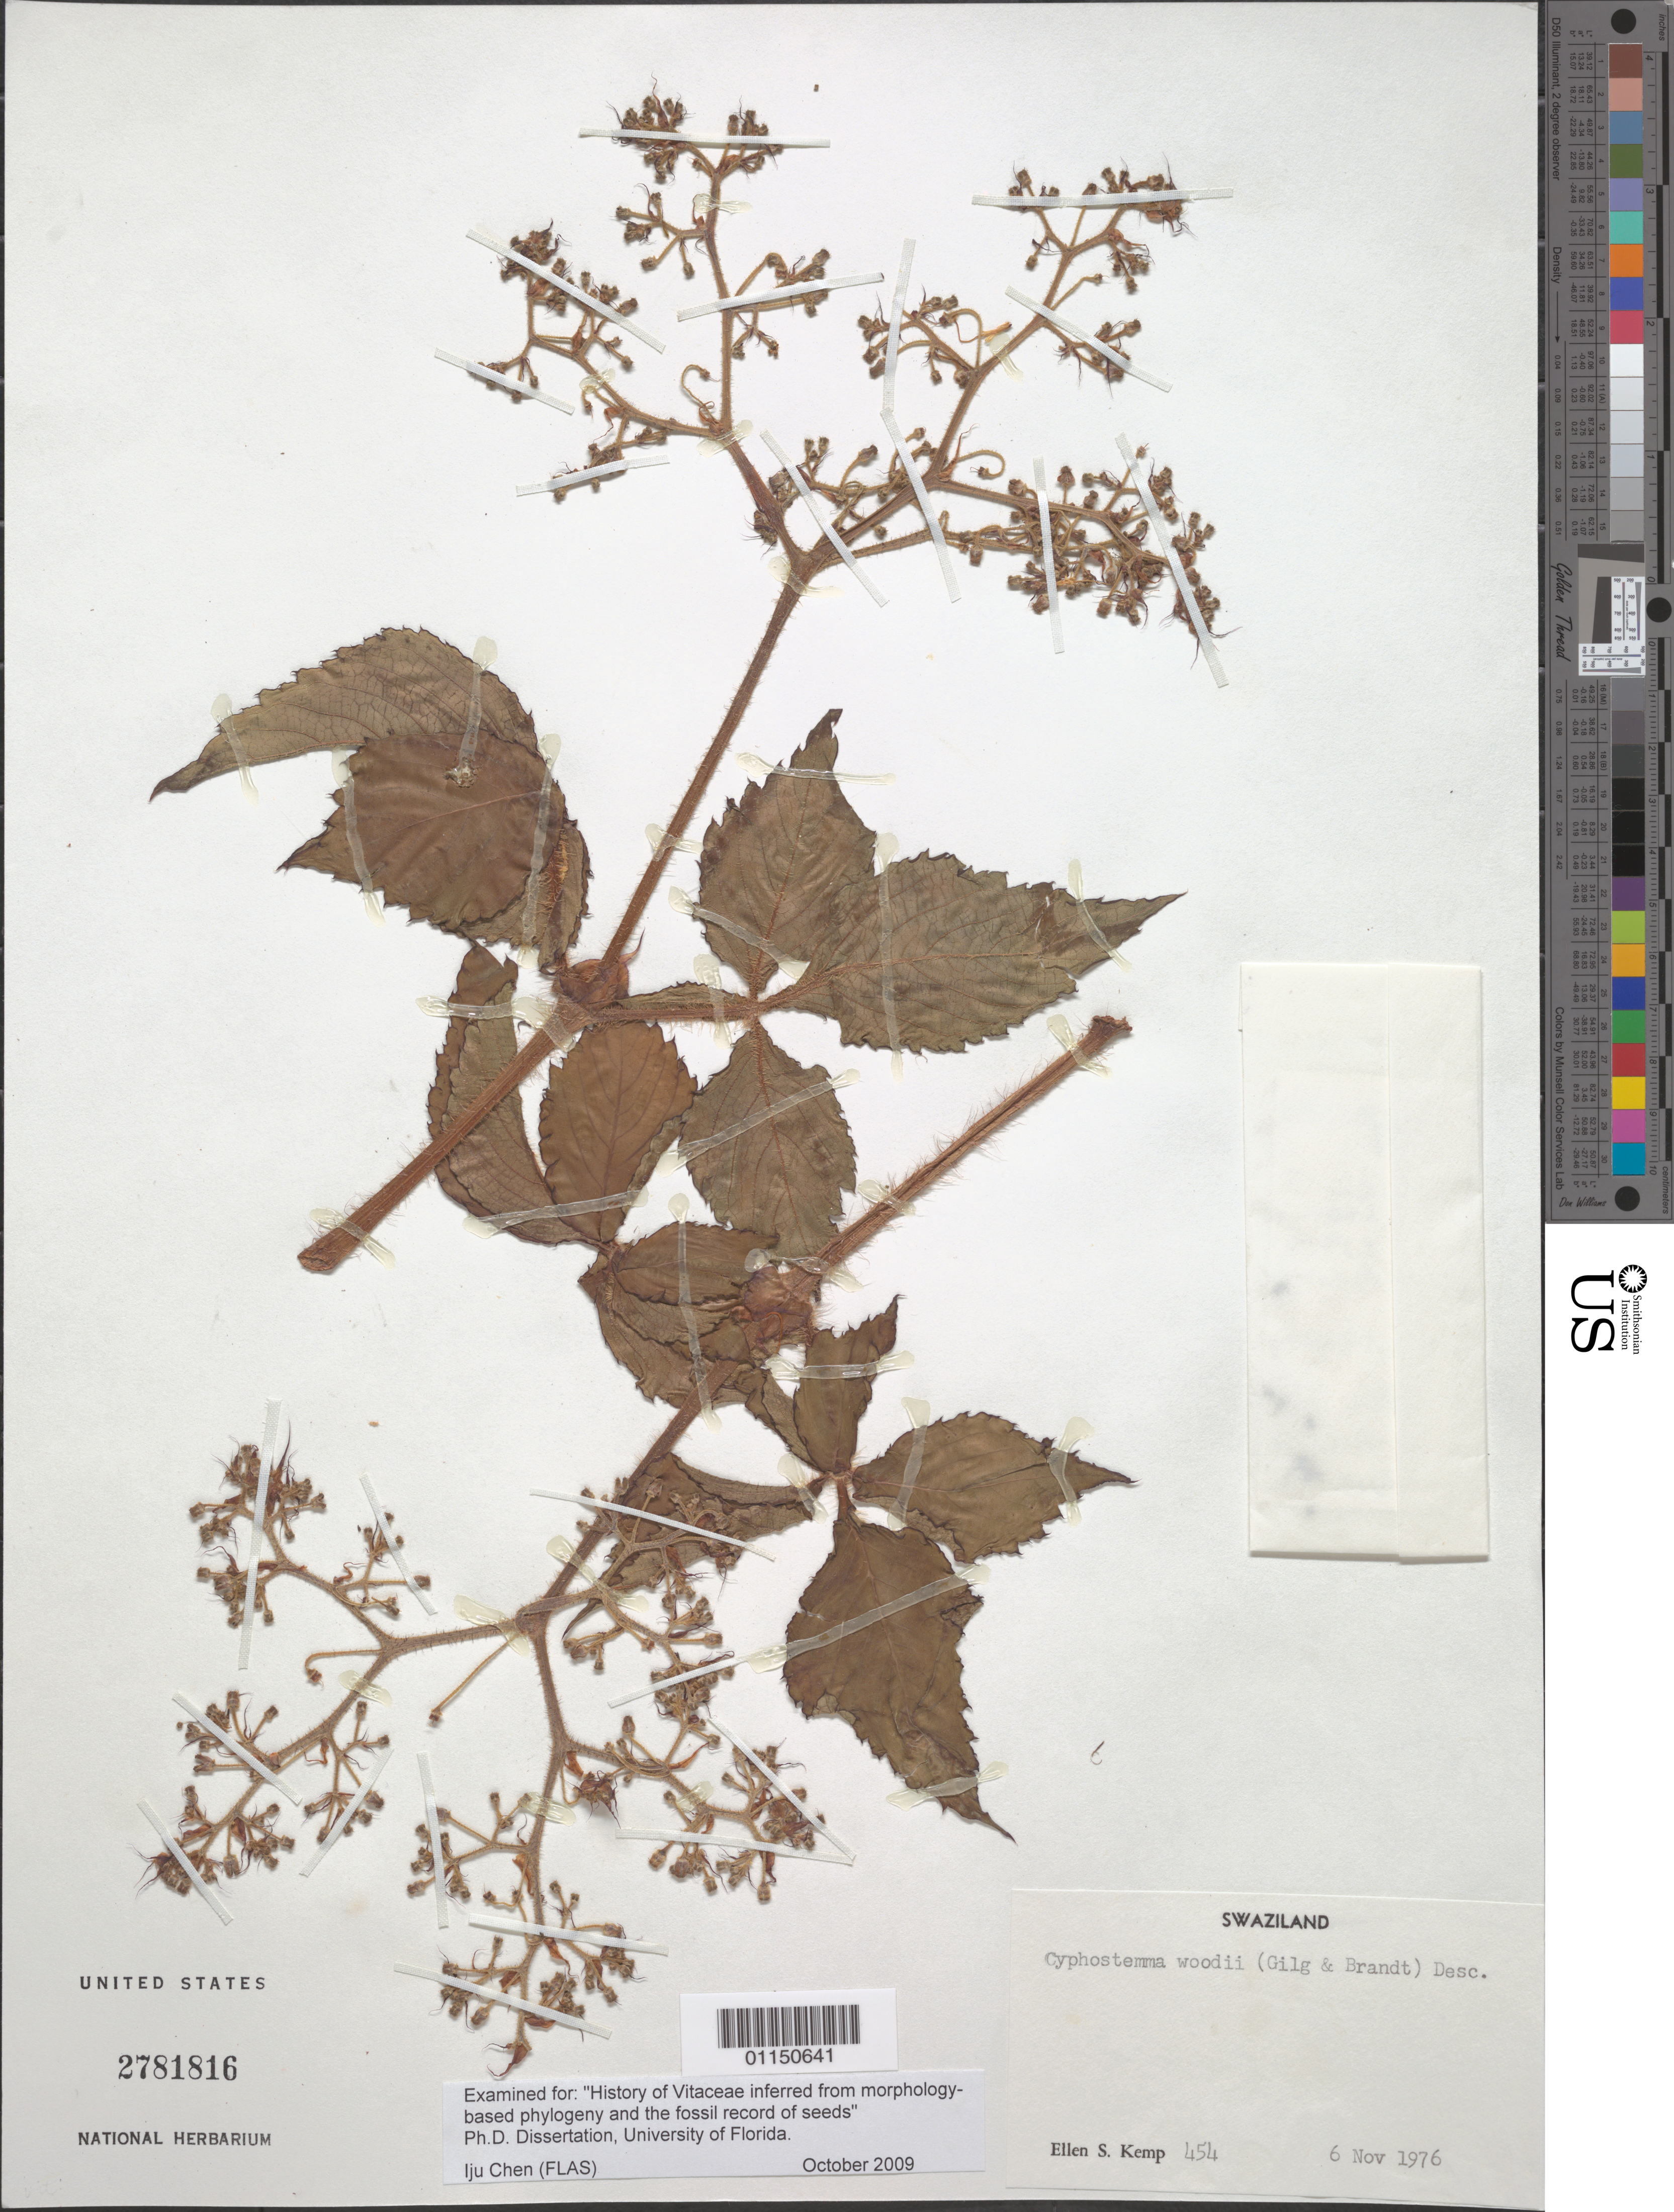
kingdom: Plantae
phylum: Tracheophyta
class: Magnoliopsida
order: Vitales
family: Vitaceae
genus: Cyphostemma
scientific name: Cyphostemma woodii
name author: (Gilg & M. Brandt) Desc.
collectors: E. S. Kemp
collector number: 454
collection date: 1976-11-06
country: Eswatini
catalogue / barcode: US 2781816